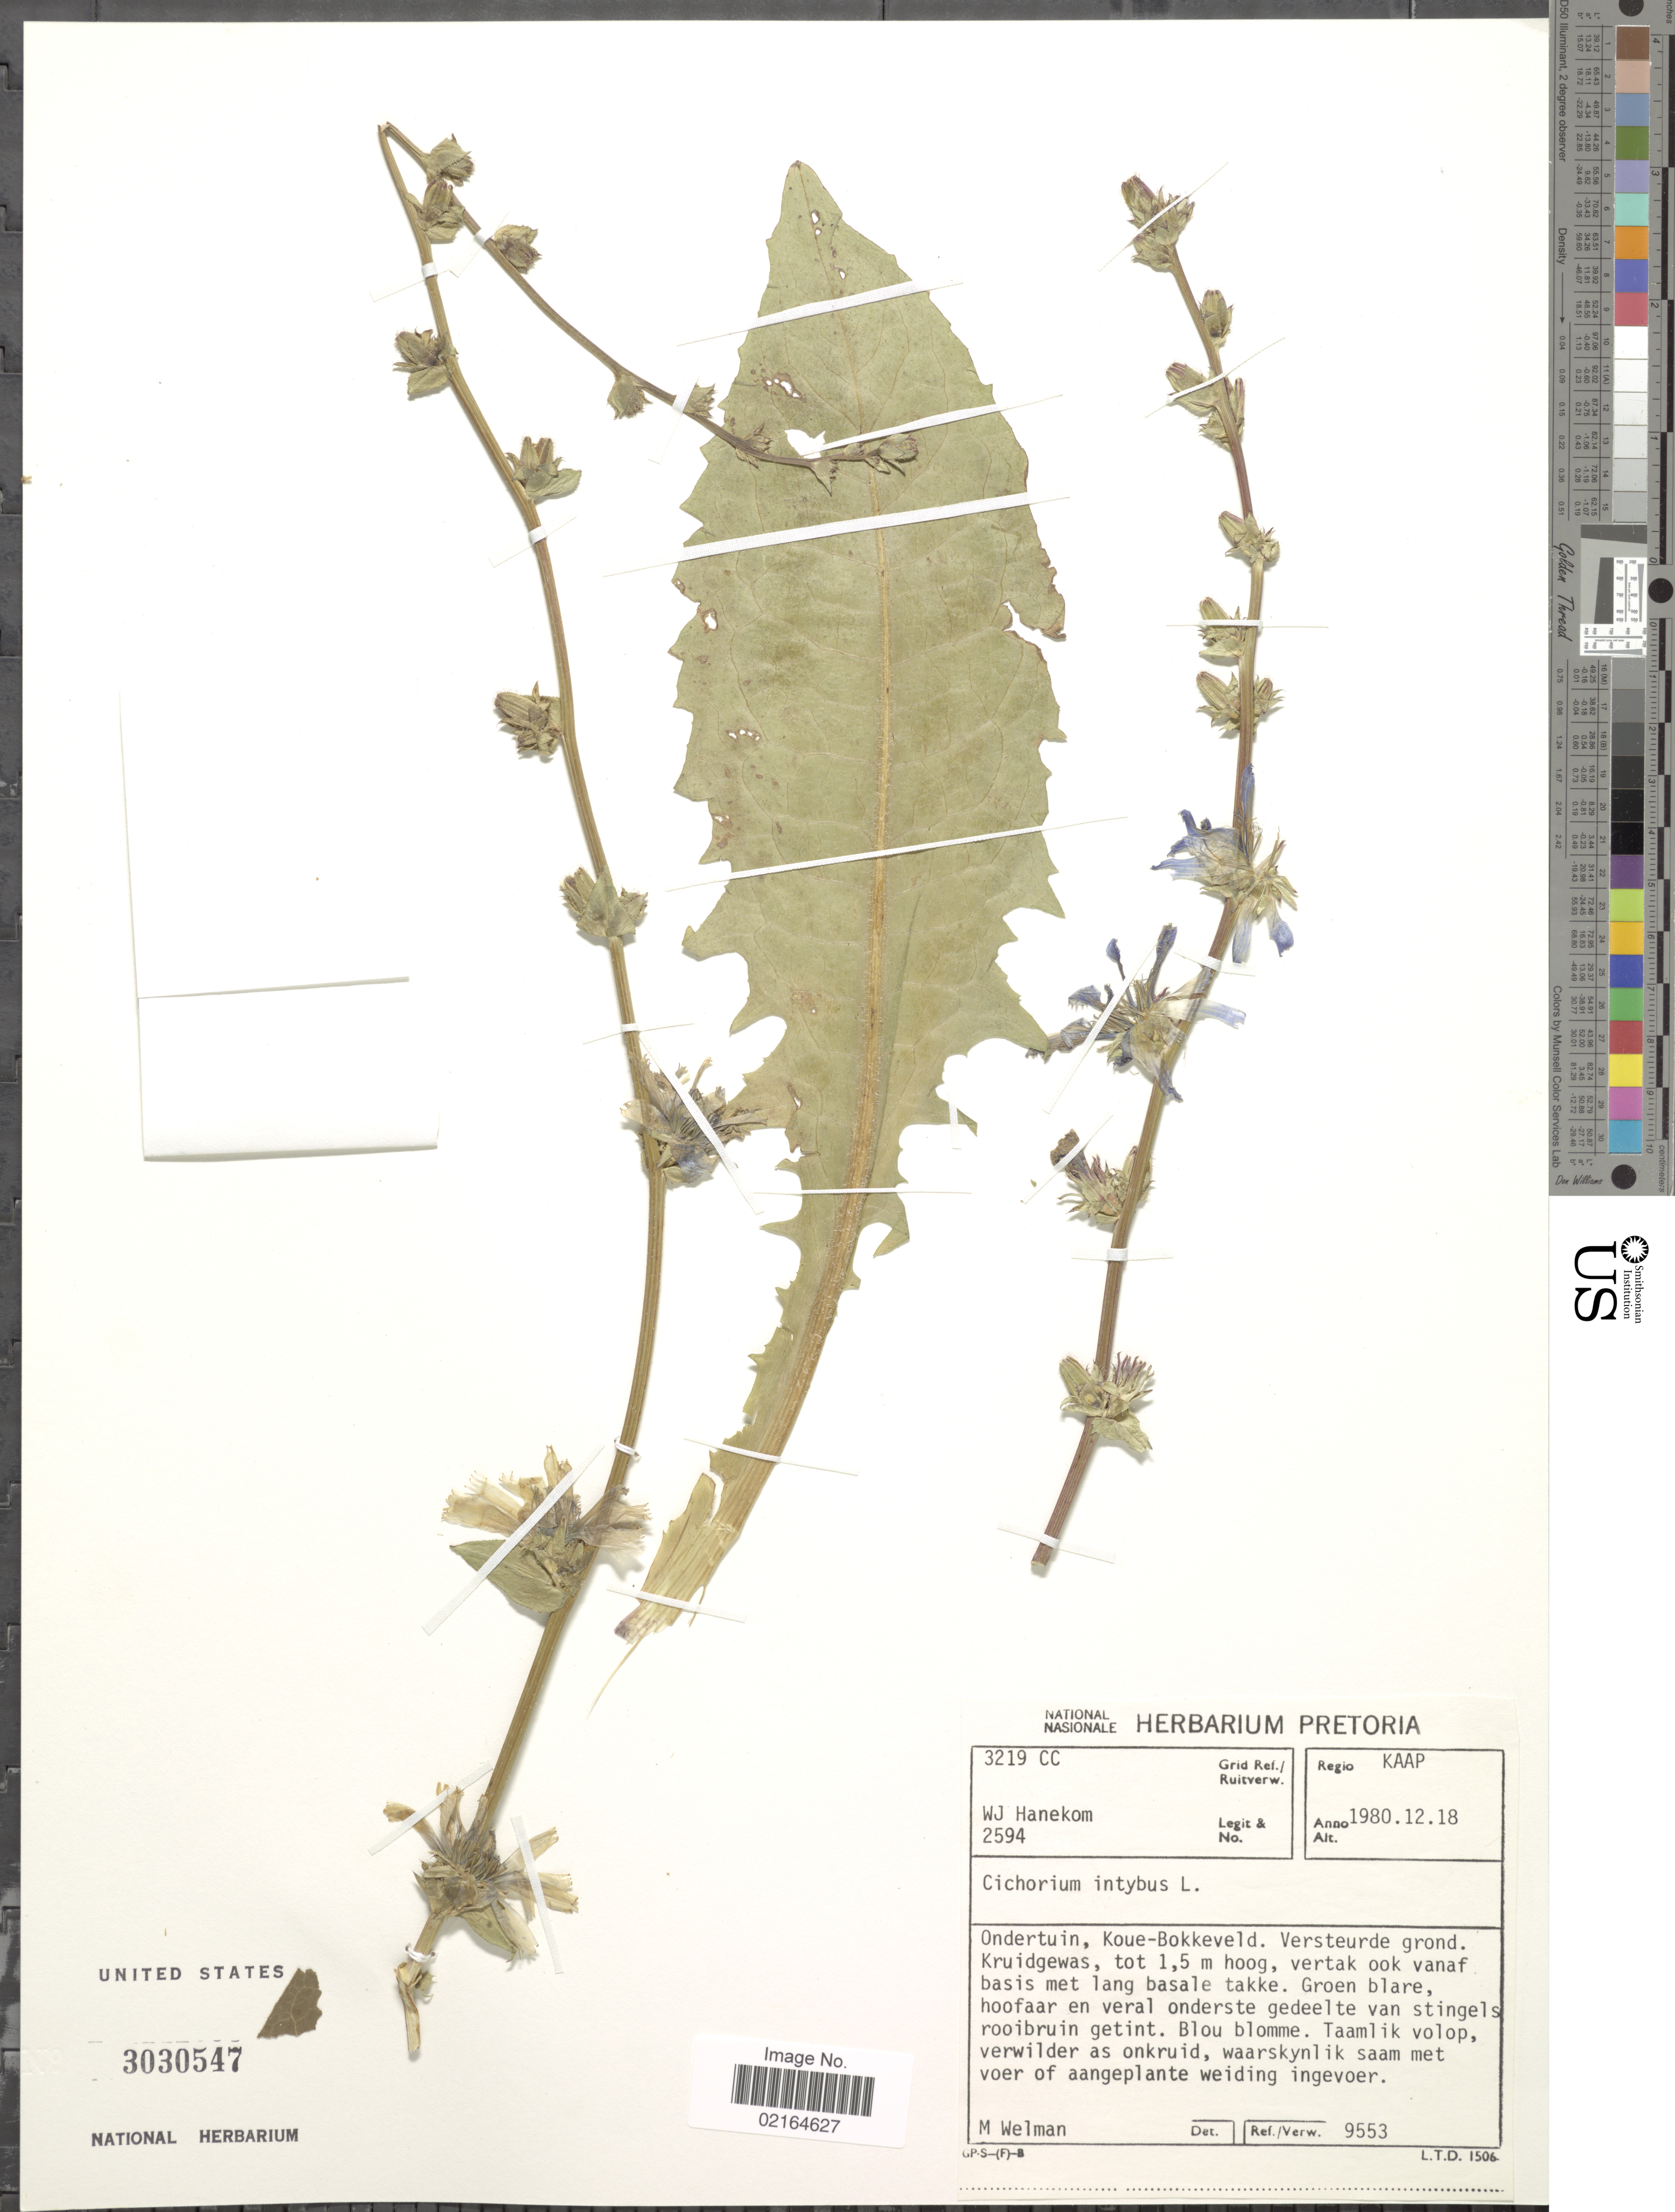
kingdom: Plantae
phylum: Tracheophyta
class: Magnoliopsida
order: Asterales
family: Asteraceae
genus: Cichorium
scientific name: Cichorium intybus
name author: L.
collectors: W. Hanekom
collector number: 2594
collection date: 1980-12-18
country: South Africa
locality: Regio Kaap, Grid Ref./ Ruitverw. 3219 CC, Ondertuin, Koue-Bokkeveld